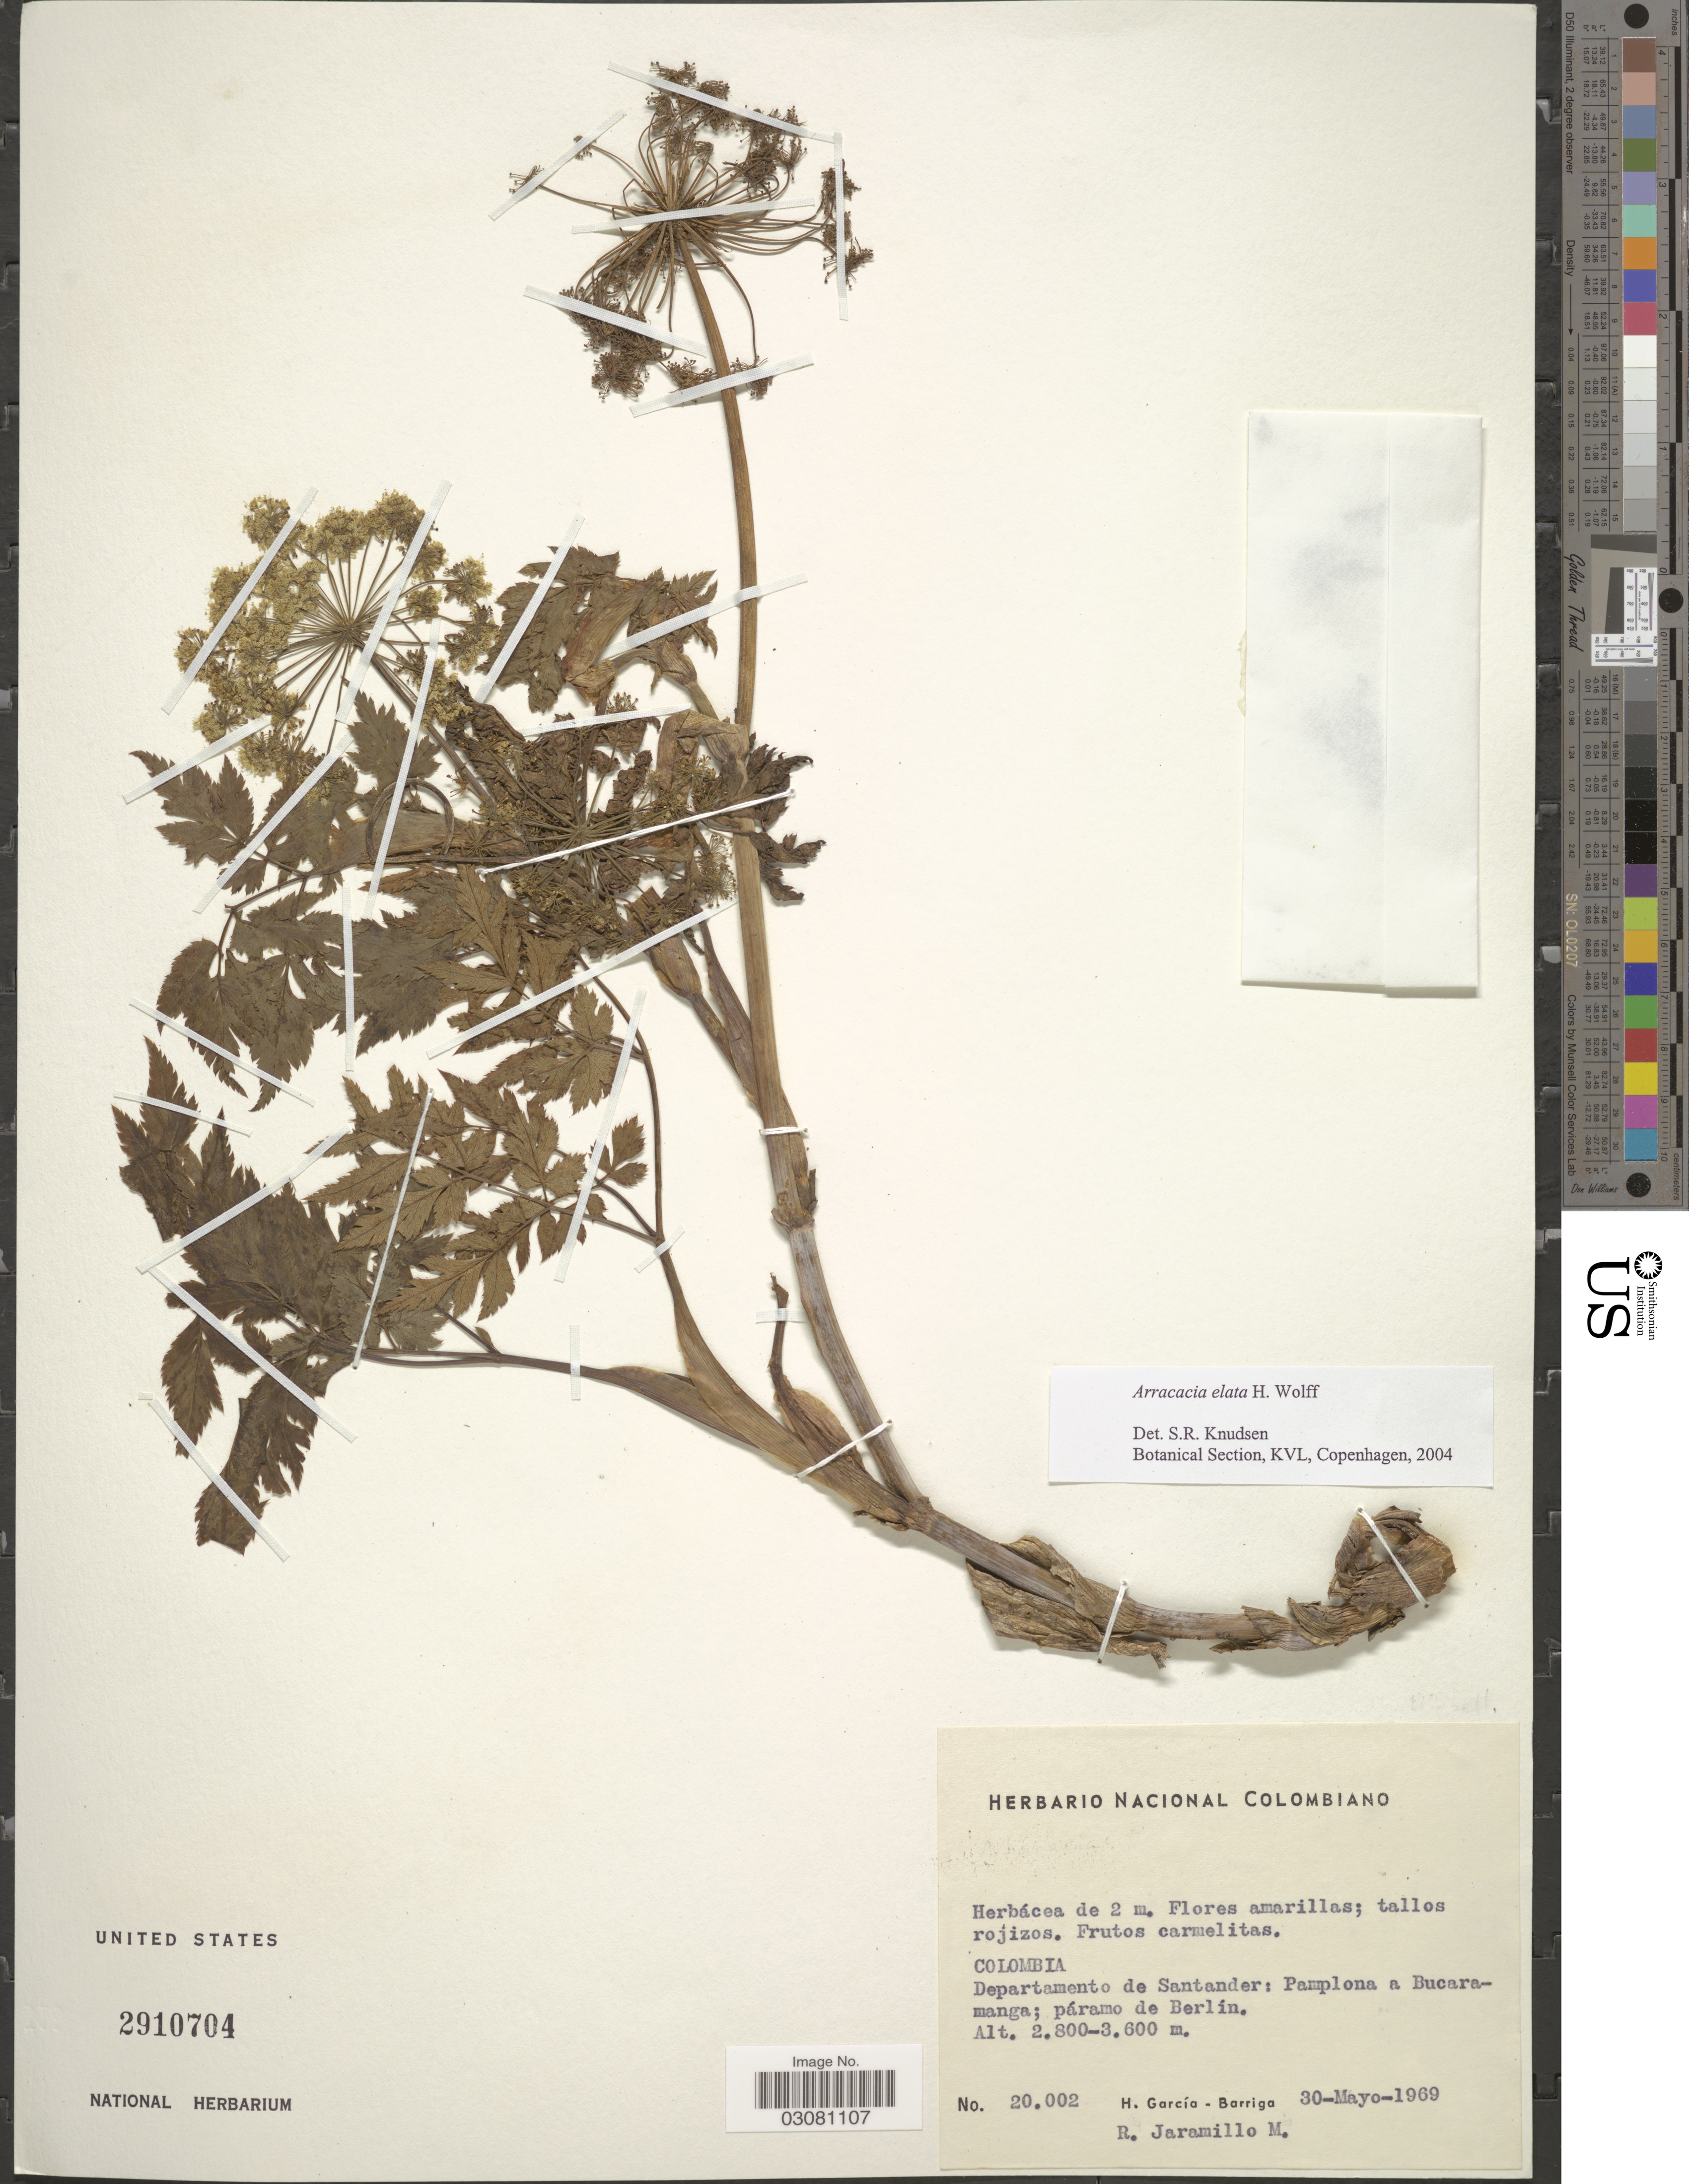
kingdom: Plantae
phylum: Tracheophyta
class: Magnoliopsida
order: Apiales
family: Apiaceae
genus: Arracacia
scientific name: Arracacia elata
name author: H. Wolff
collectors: H. García Barriga & R. Jaramillo M.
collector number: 20002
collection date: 1969-05-30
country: Colombia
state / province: Santander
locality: Departamento de Santander: Pamplona a Bucaramanga; páramo de Berlin.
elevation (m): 2800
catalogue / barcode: US 2910704